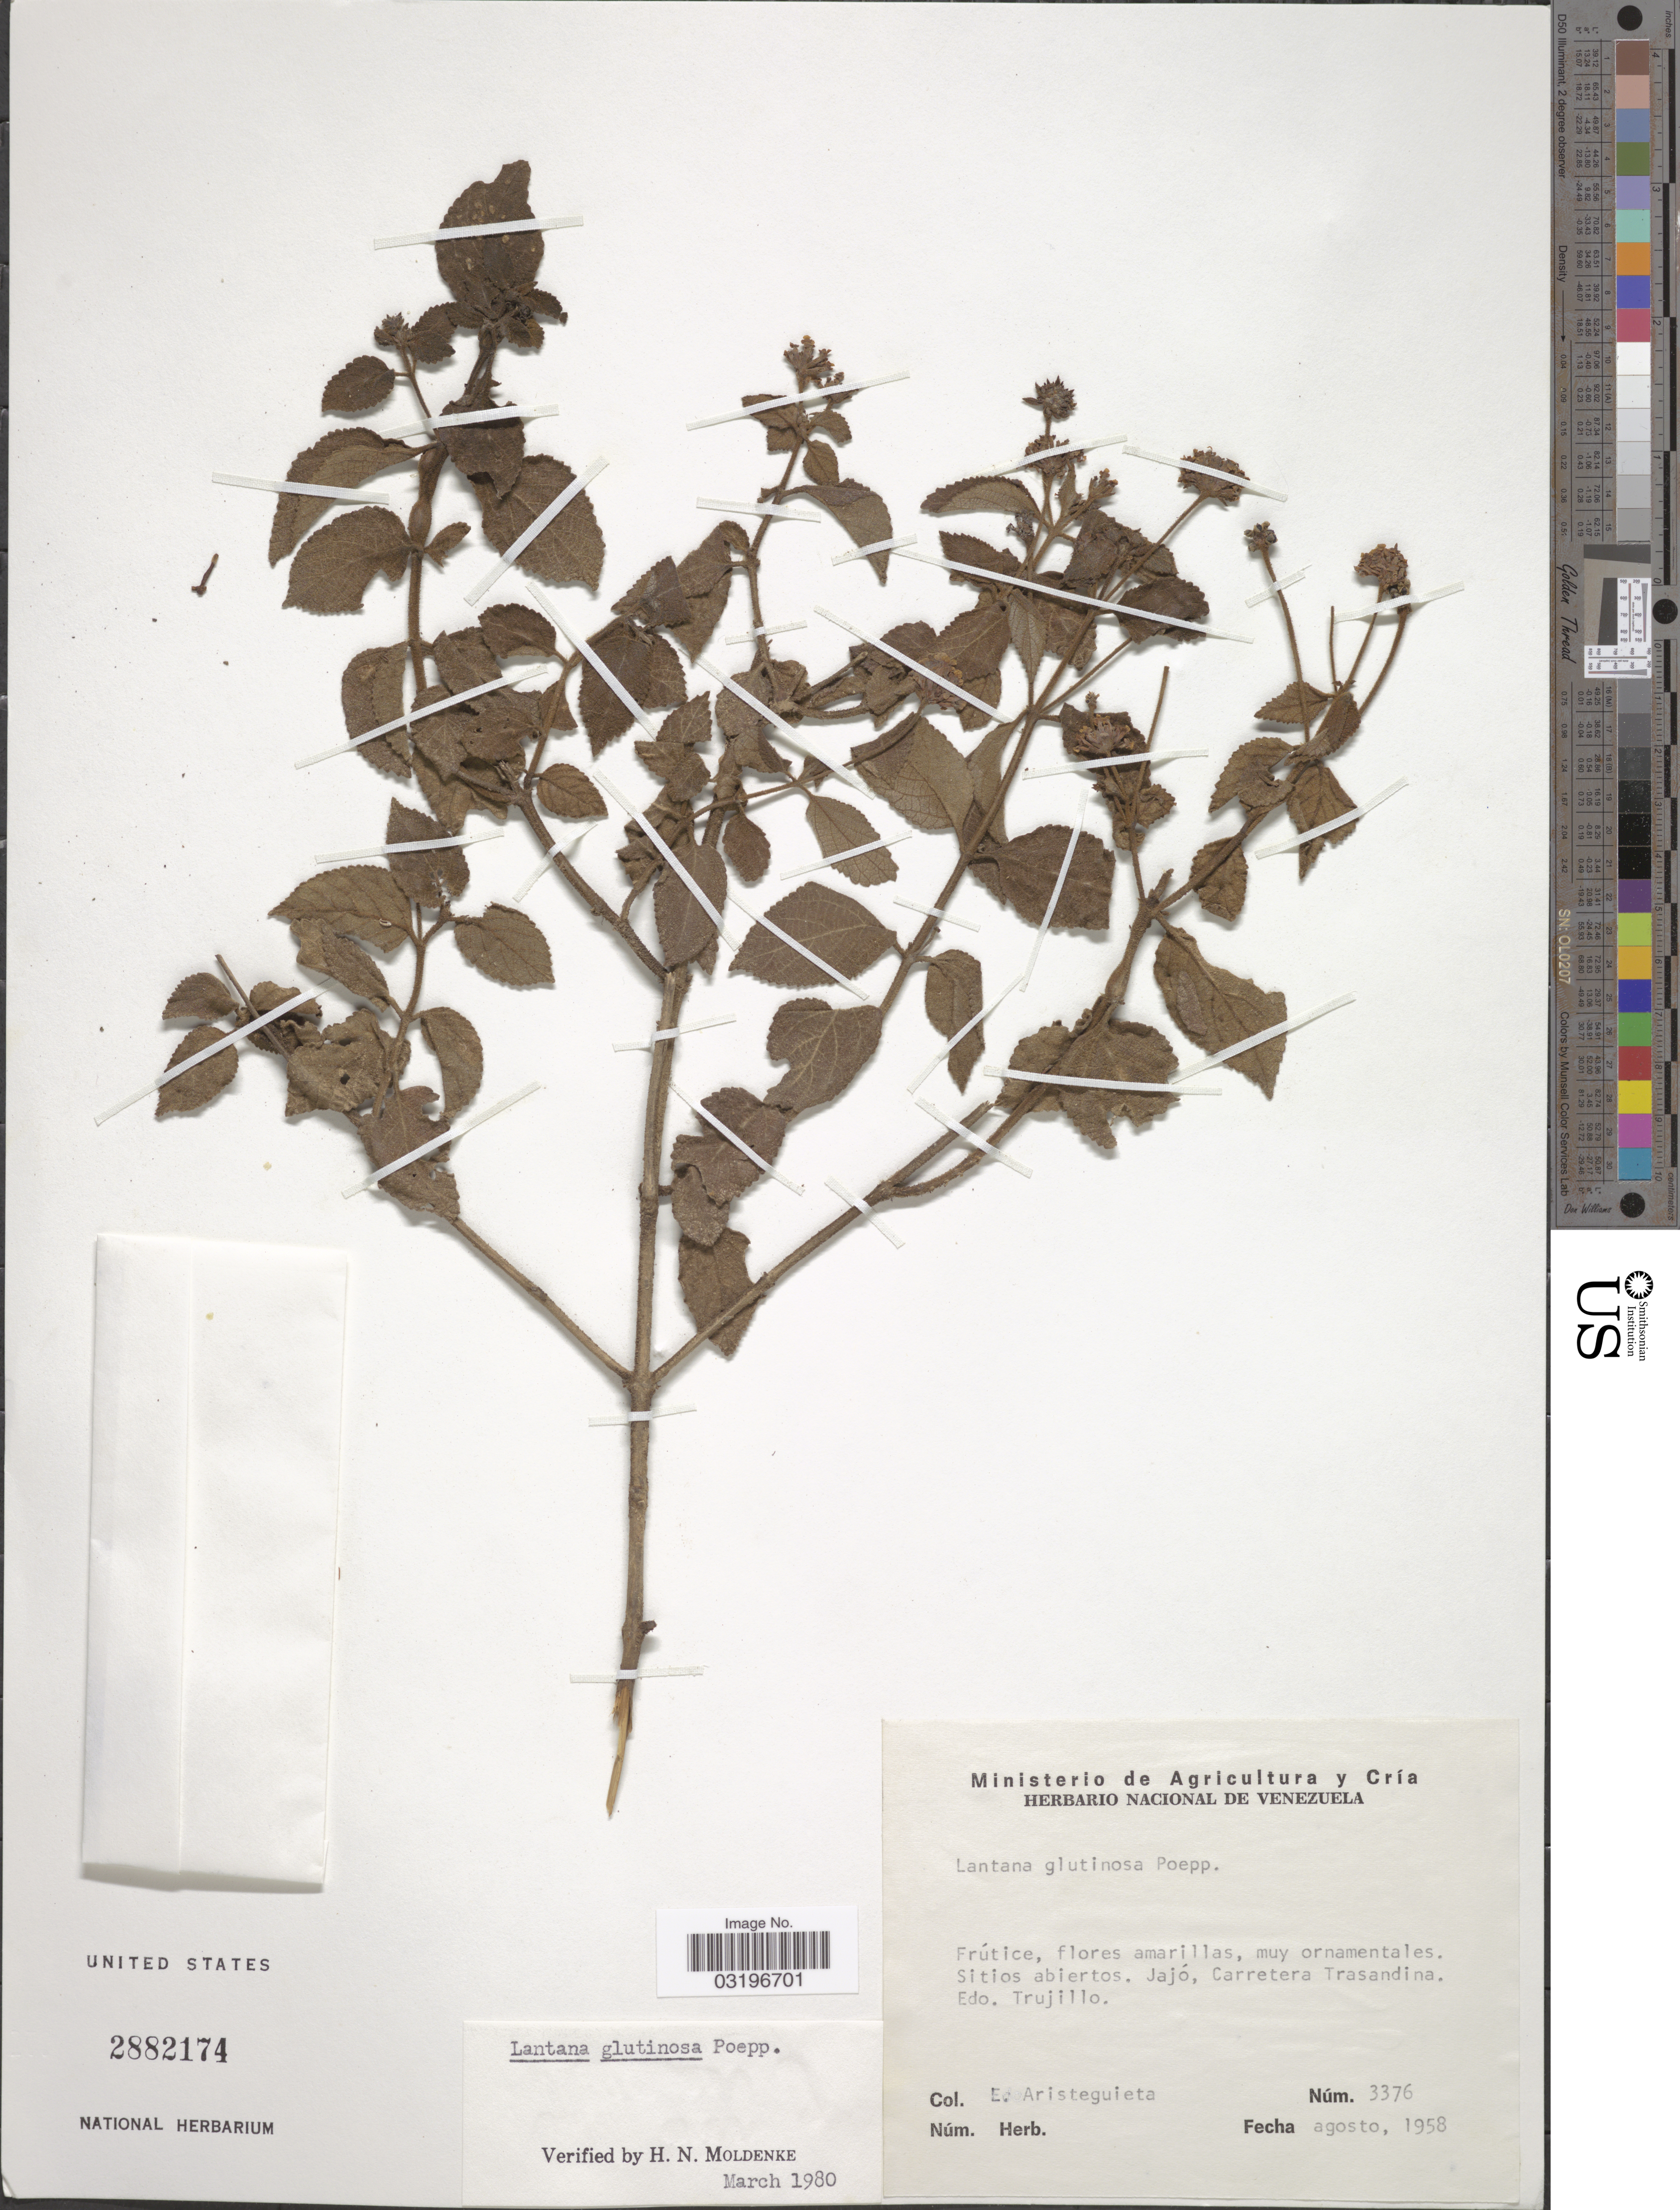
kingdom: Plantae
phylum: Tracheophyta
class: Magnoliopsida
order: Lamiales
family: Verbenaceae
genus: Lantana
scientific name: Lantana glutinosa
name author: Poepp.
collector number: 3376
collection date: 1958-08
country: Venezuela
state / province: Trujillo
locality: Jajó, Carretera Trasandina.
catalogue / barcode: US 2882174